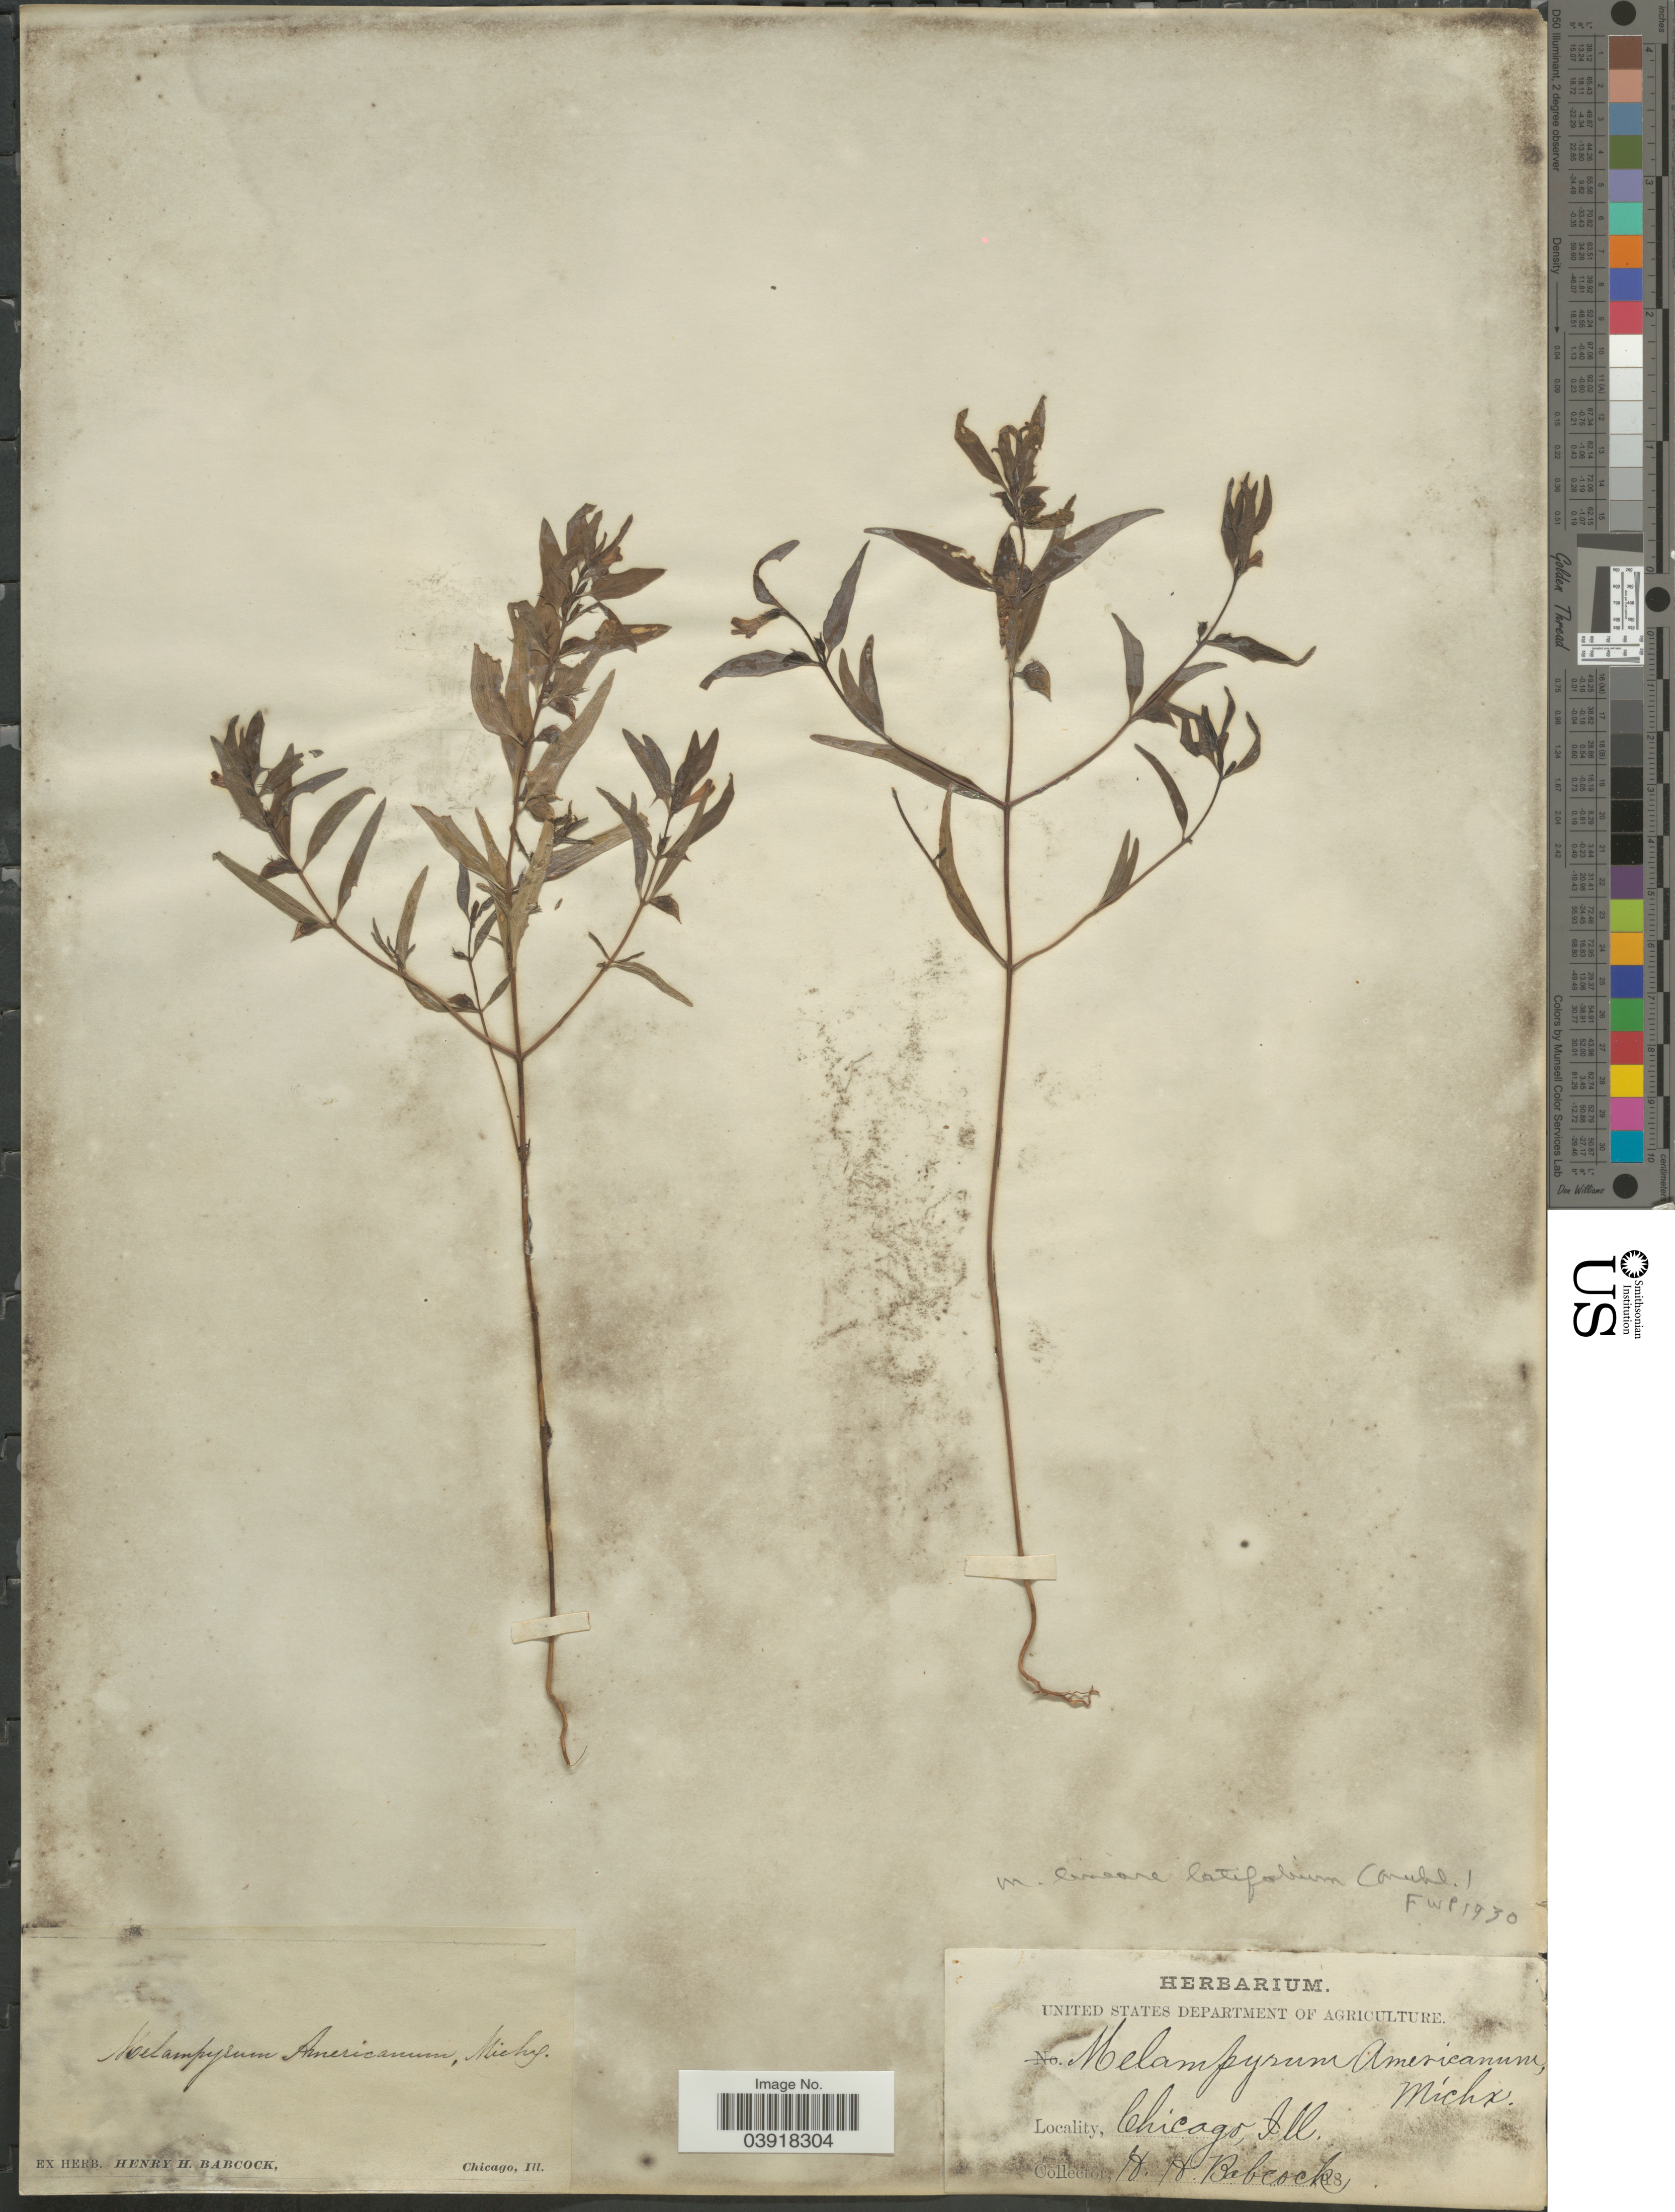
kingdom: Plantae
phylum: Tracheophyta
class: Magnoliopsida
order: Lamiales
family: Orobanchaceae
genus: Melampyrum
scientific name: Melampyrum lineare var. latifolium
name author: (Muhl.) P. Beauv.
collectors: H. Babcock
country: United States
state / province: Illinois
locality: Chicago.